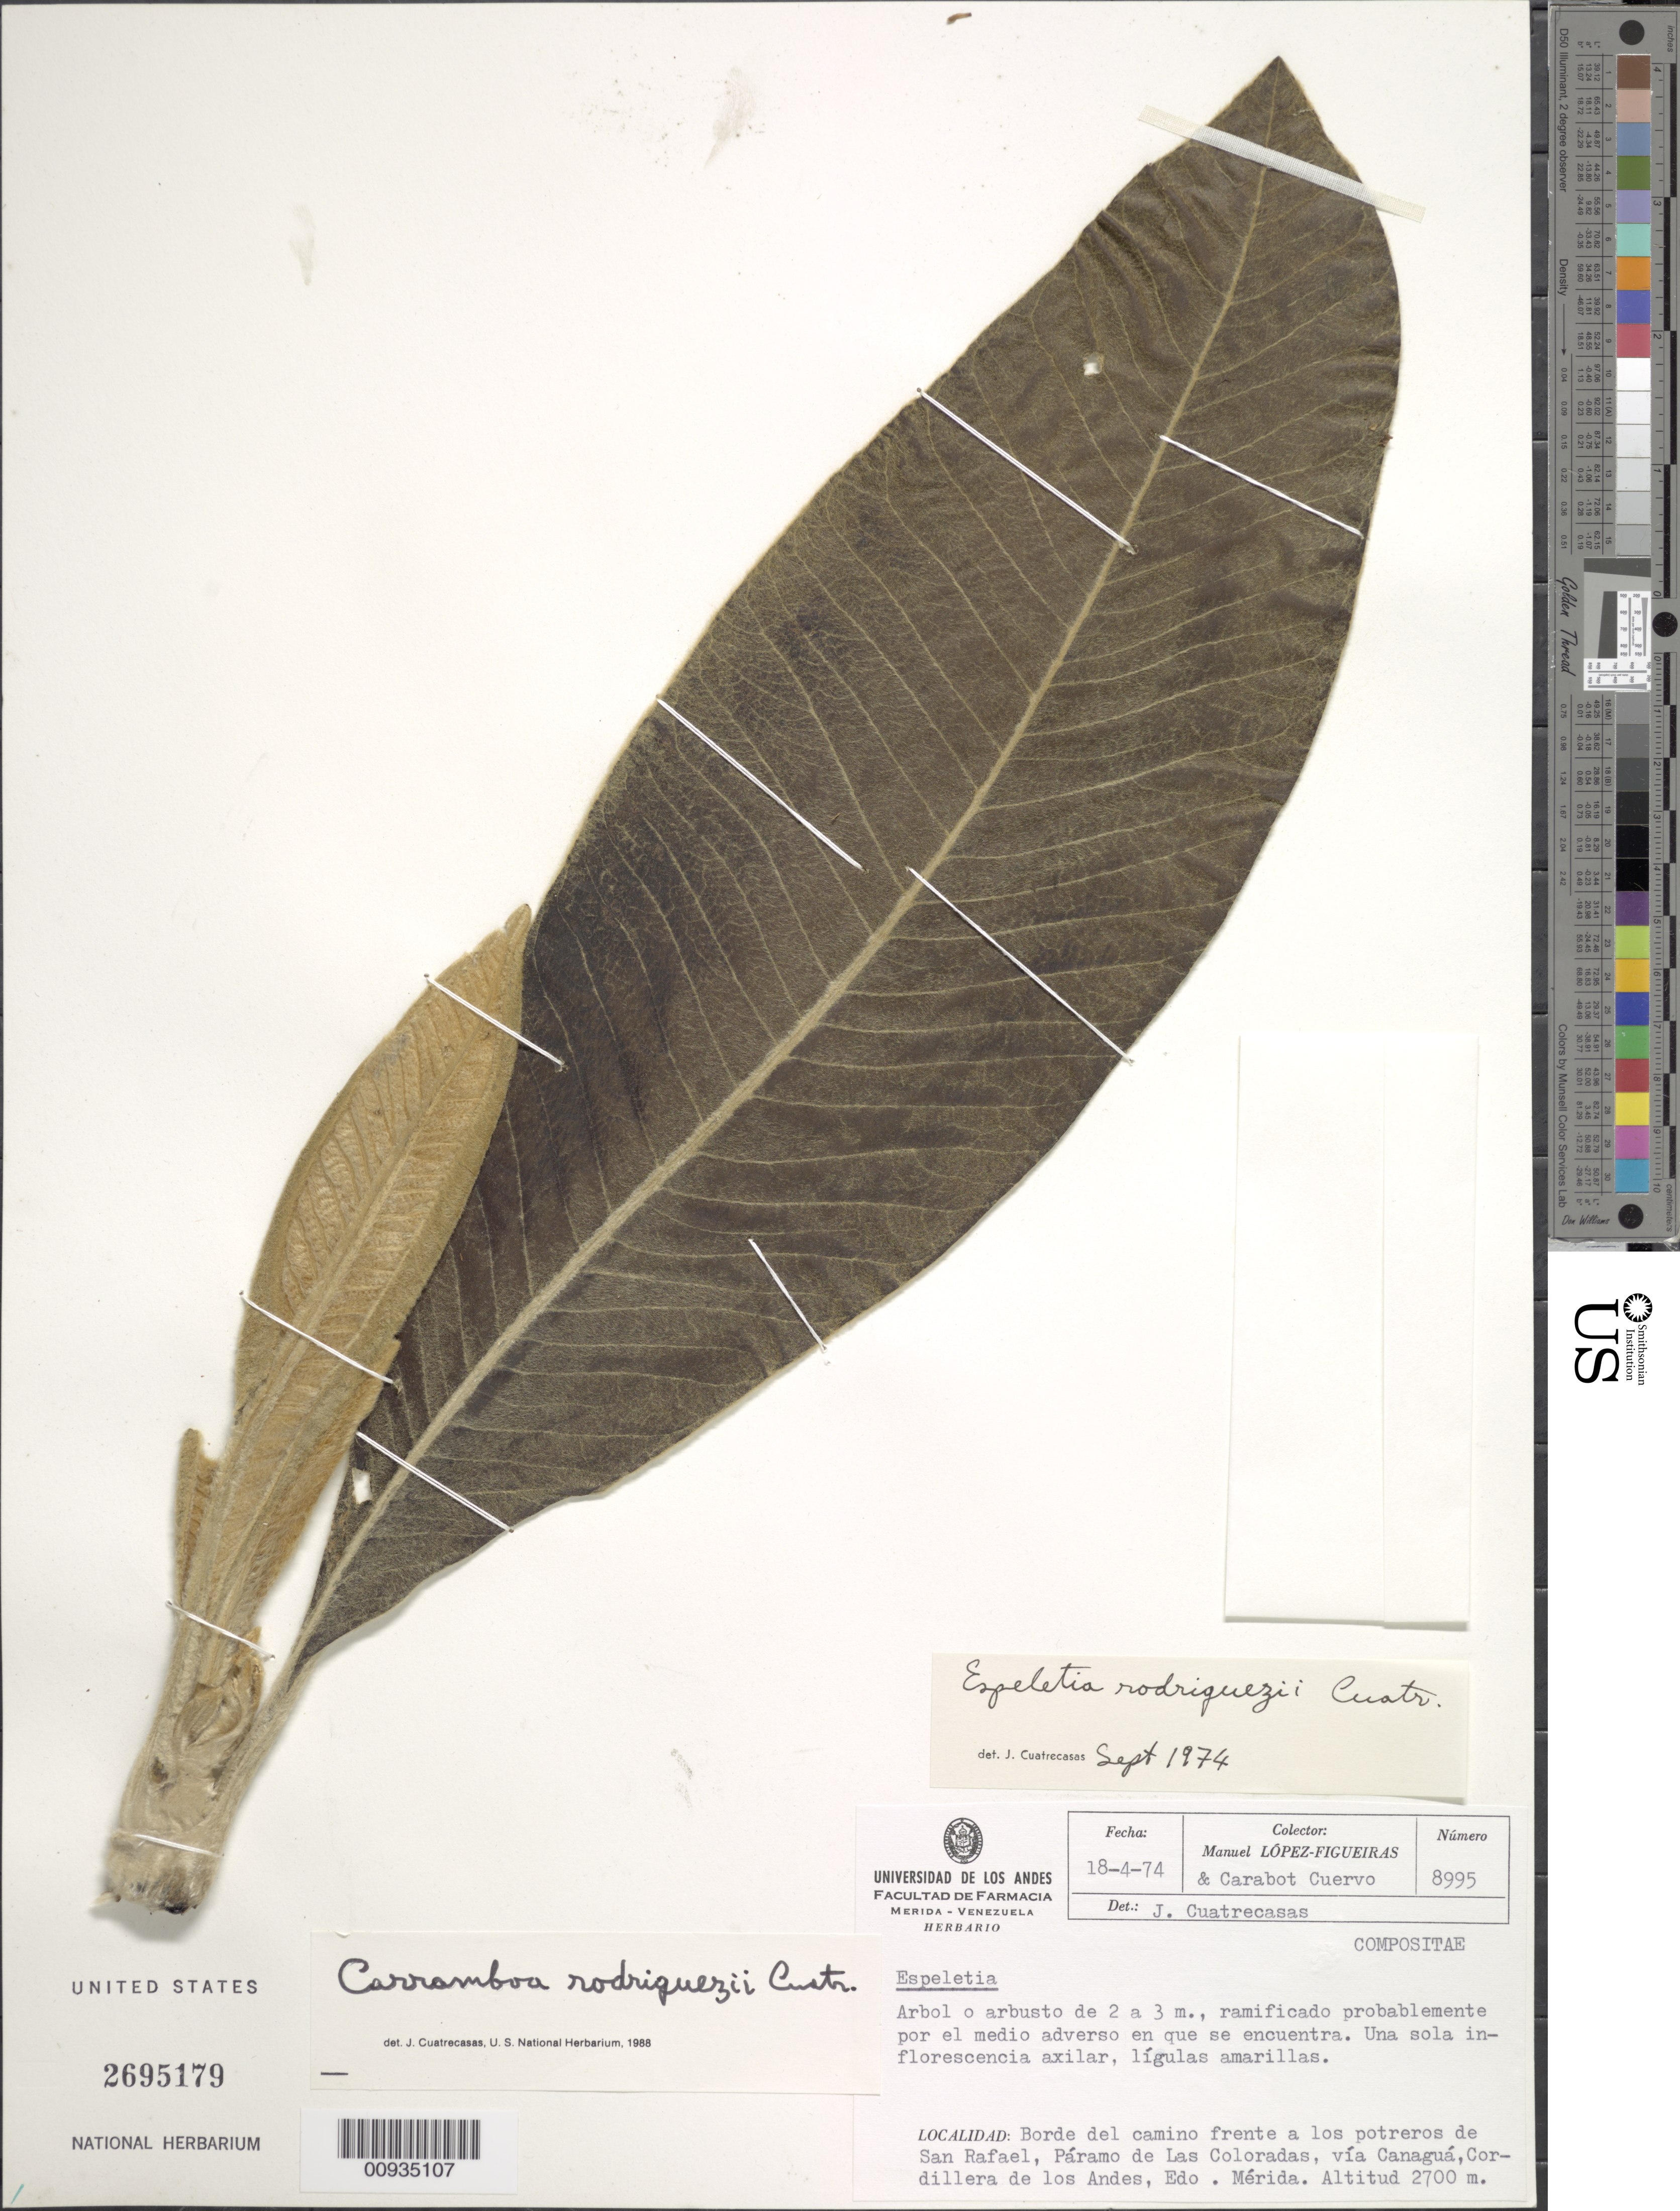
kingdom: Plantae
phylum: Tracheophyta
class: Magnoliopsida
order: Asterales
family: Asteraceae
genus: Carramboa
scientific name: Carramboa rodriguezii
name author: (Cuatrec.) Cuatrec.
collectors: M. López Figueiras & C. Cuervo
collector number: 8995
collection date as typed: Transcribed d/m/y: 18/4/74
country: Venezuela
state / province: Mérida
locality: Borde del camino frente a los potreros de San Rafael. Paramo de Las Coloradas, via Canagua, Cordillera de los Andes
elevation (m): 2700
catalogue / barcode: US 2695179